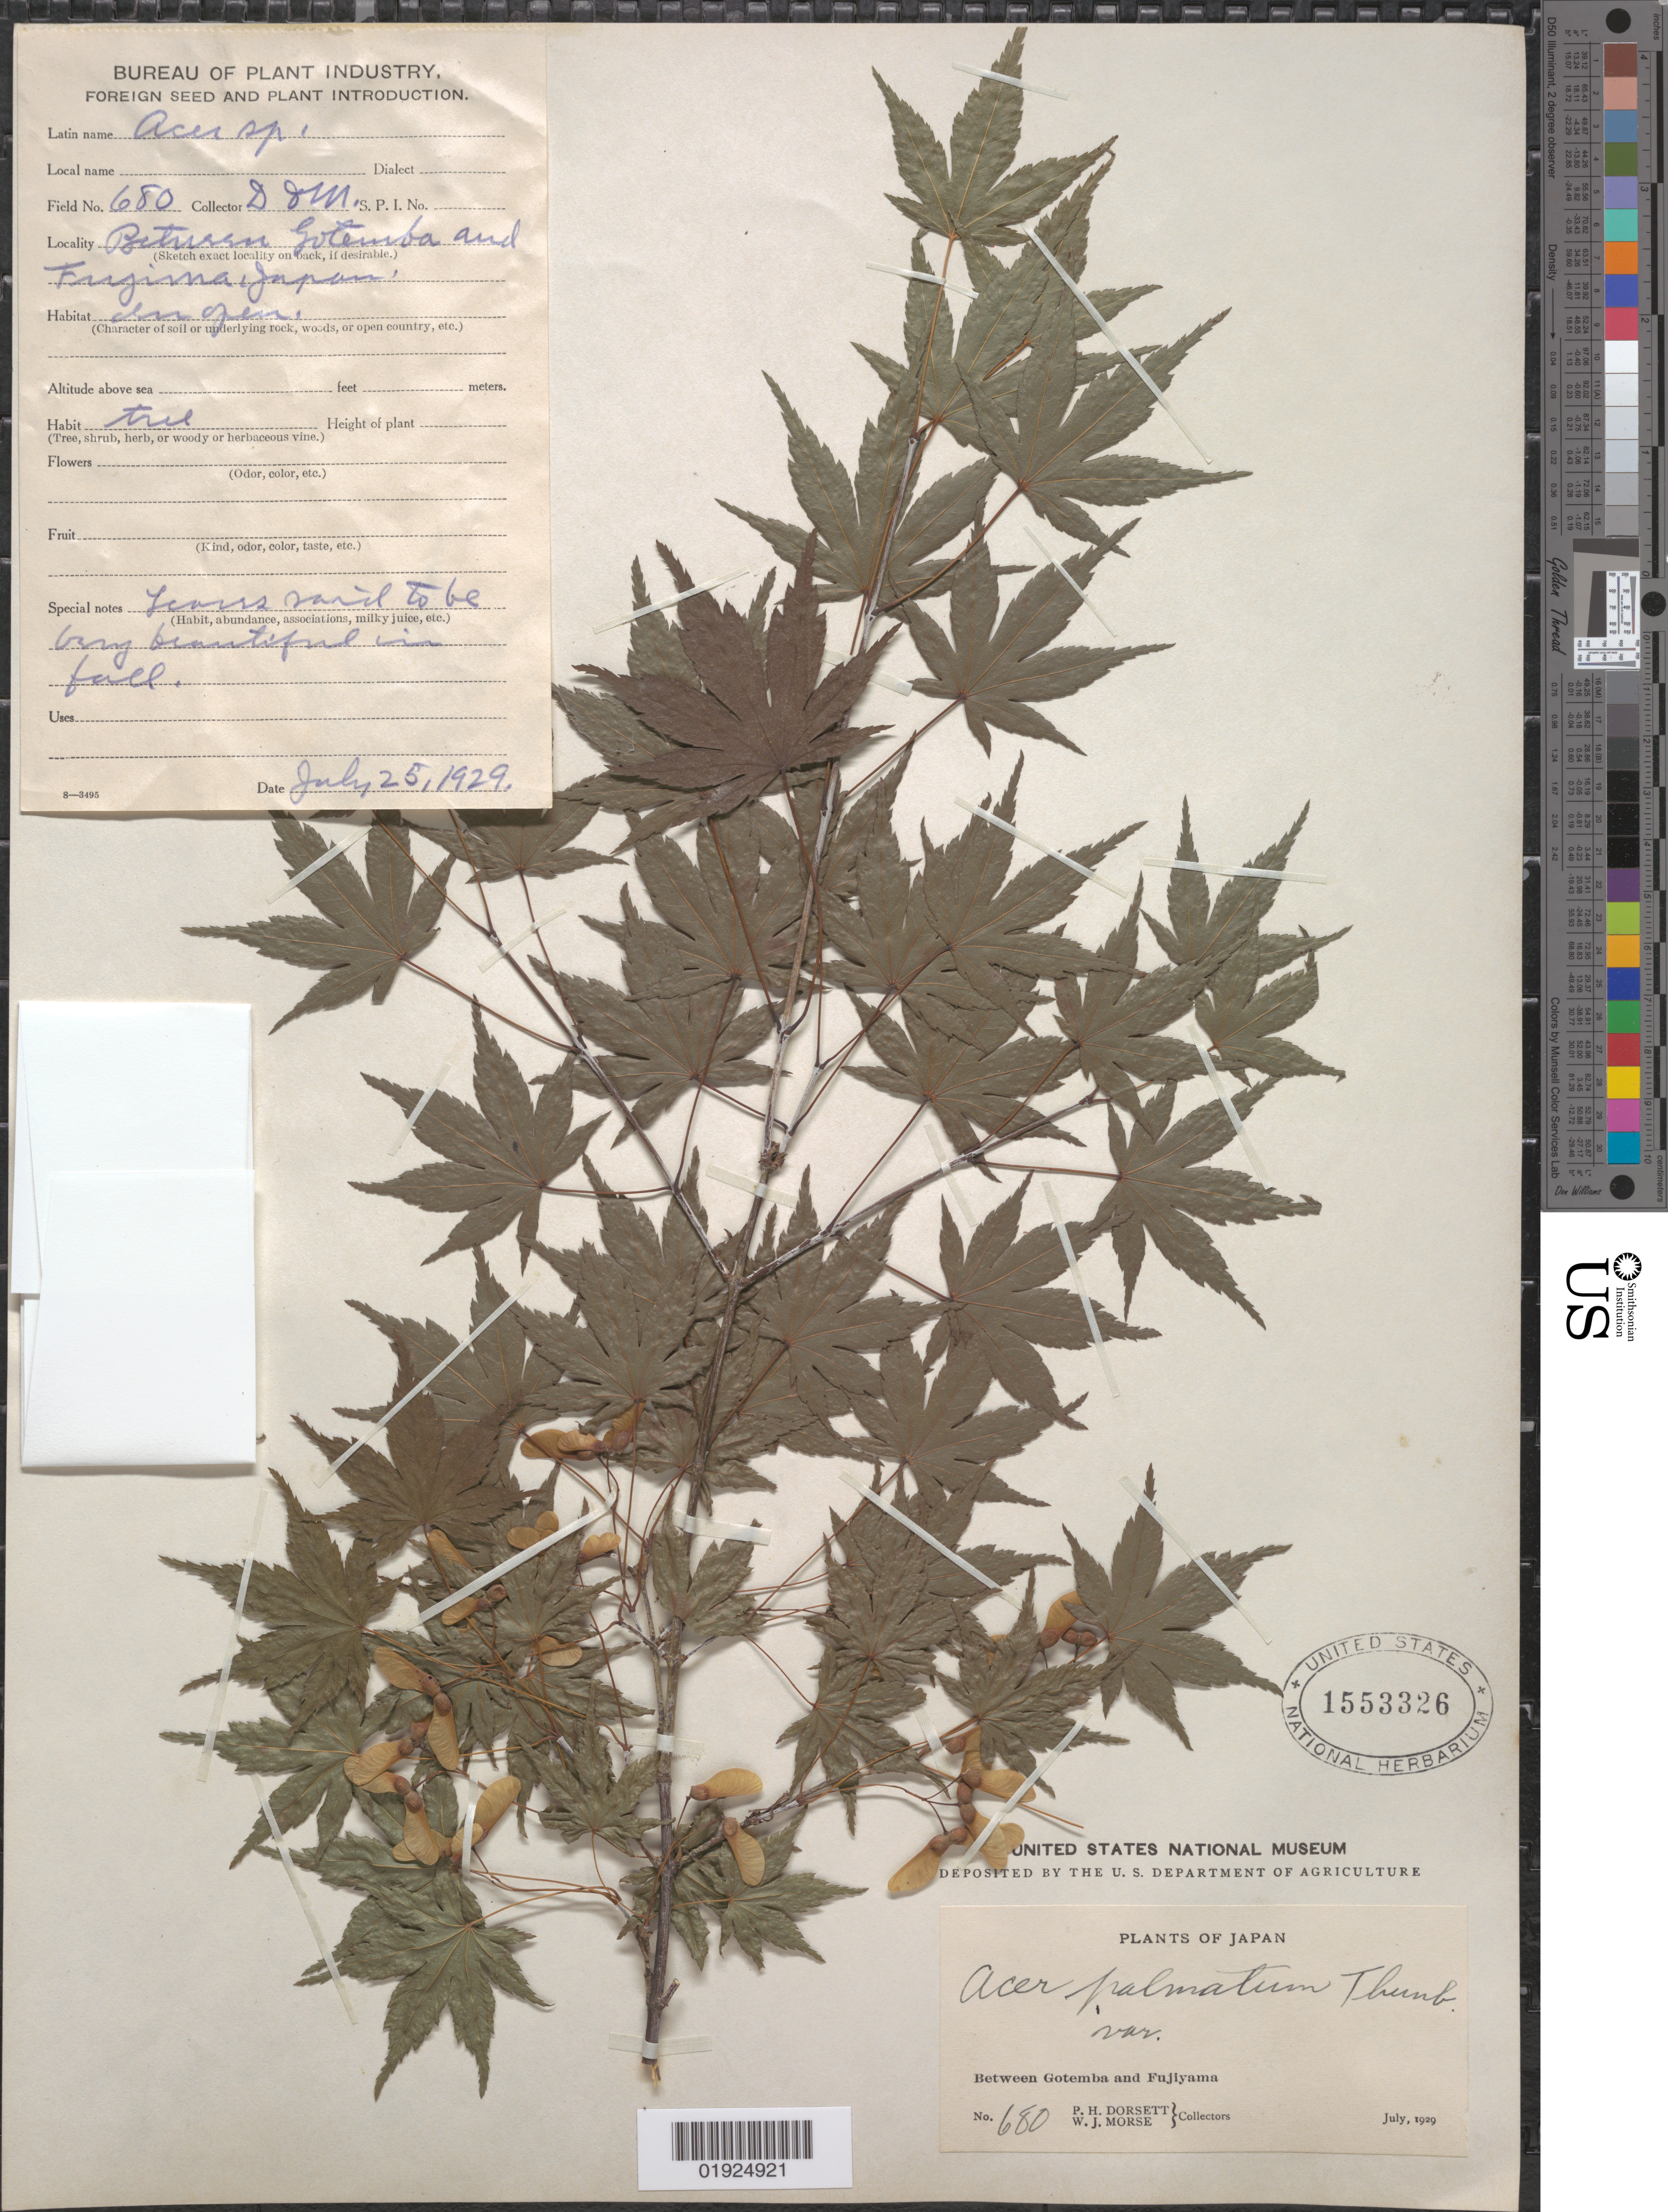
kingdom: Plantae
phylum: Tracheophyta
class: Magnoliopsida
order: Sapindales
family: Sapindaceae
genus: Acer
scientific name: Acer palmatum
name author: Thunb.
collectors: P. H. Dorsett & W. J. Morse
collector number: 680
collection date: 1929-07-25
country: Japan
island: Honshu I.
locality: Between Gotemba and Fujiyama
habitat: In open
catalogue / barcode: US 1553326